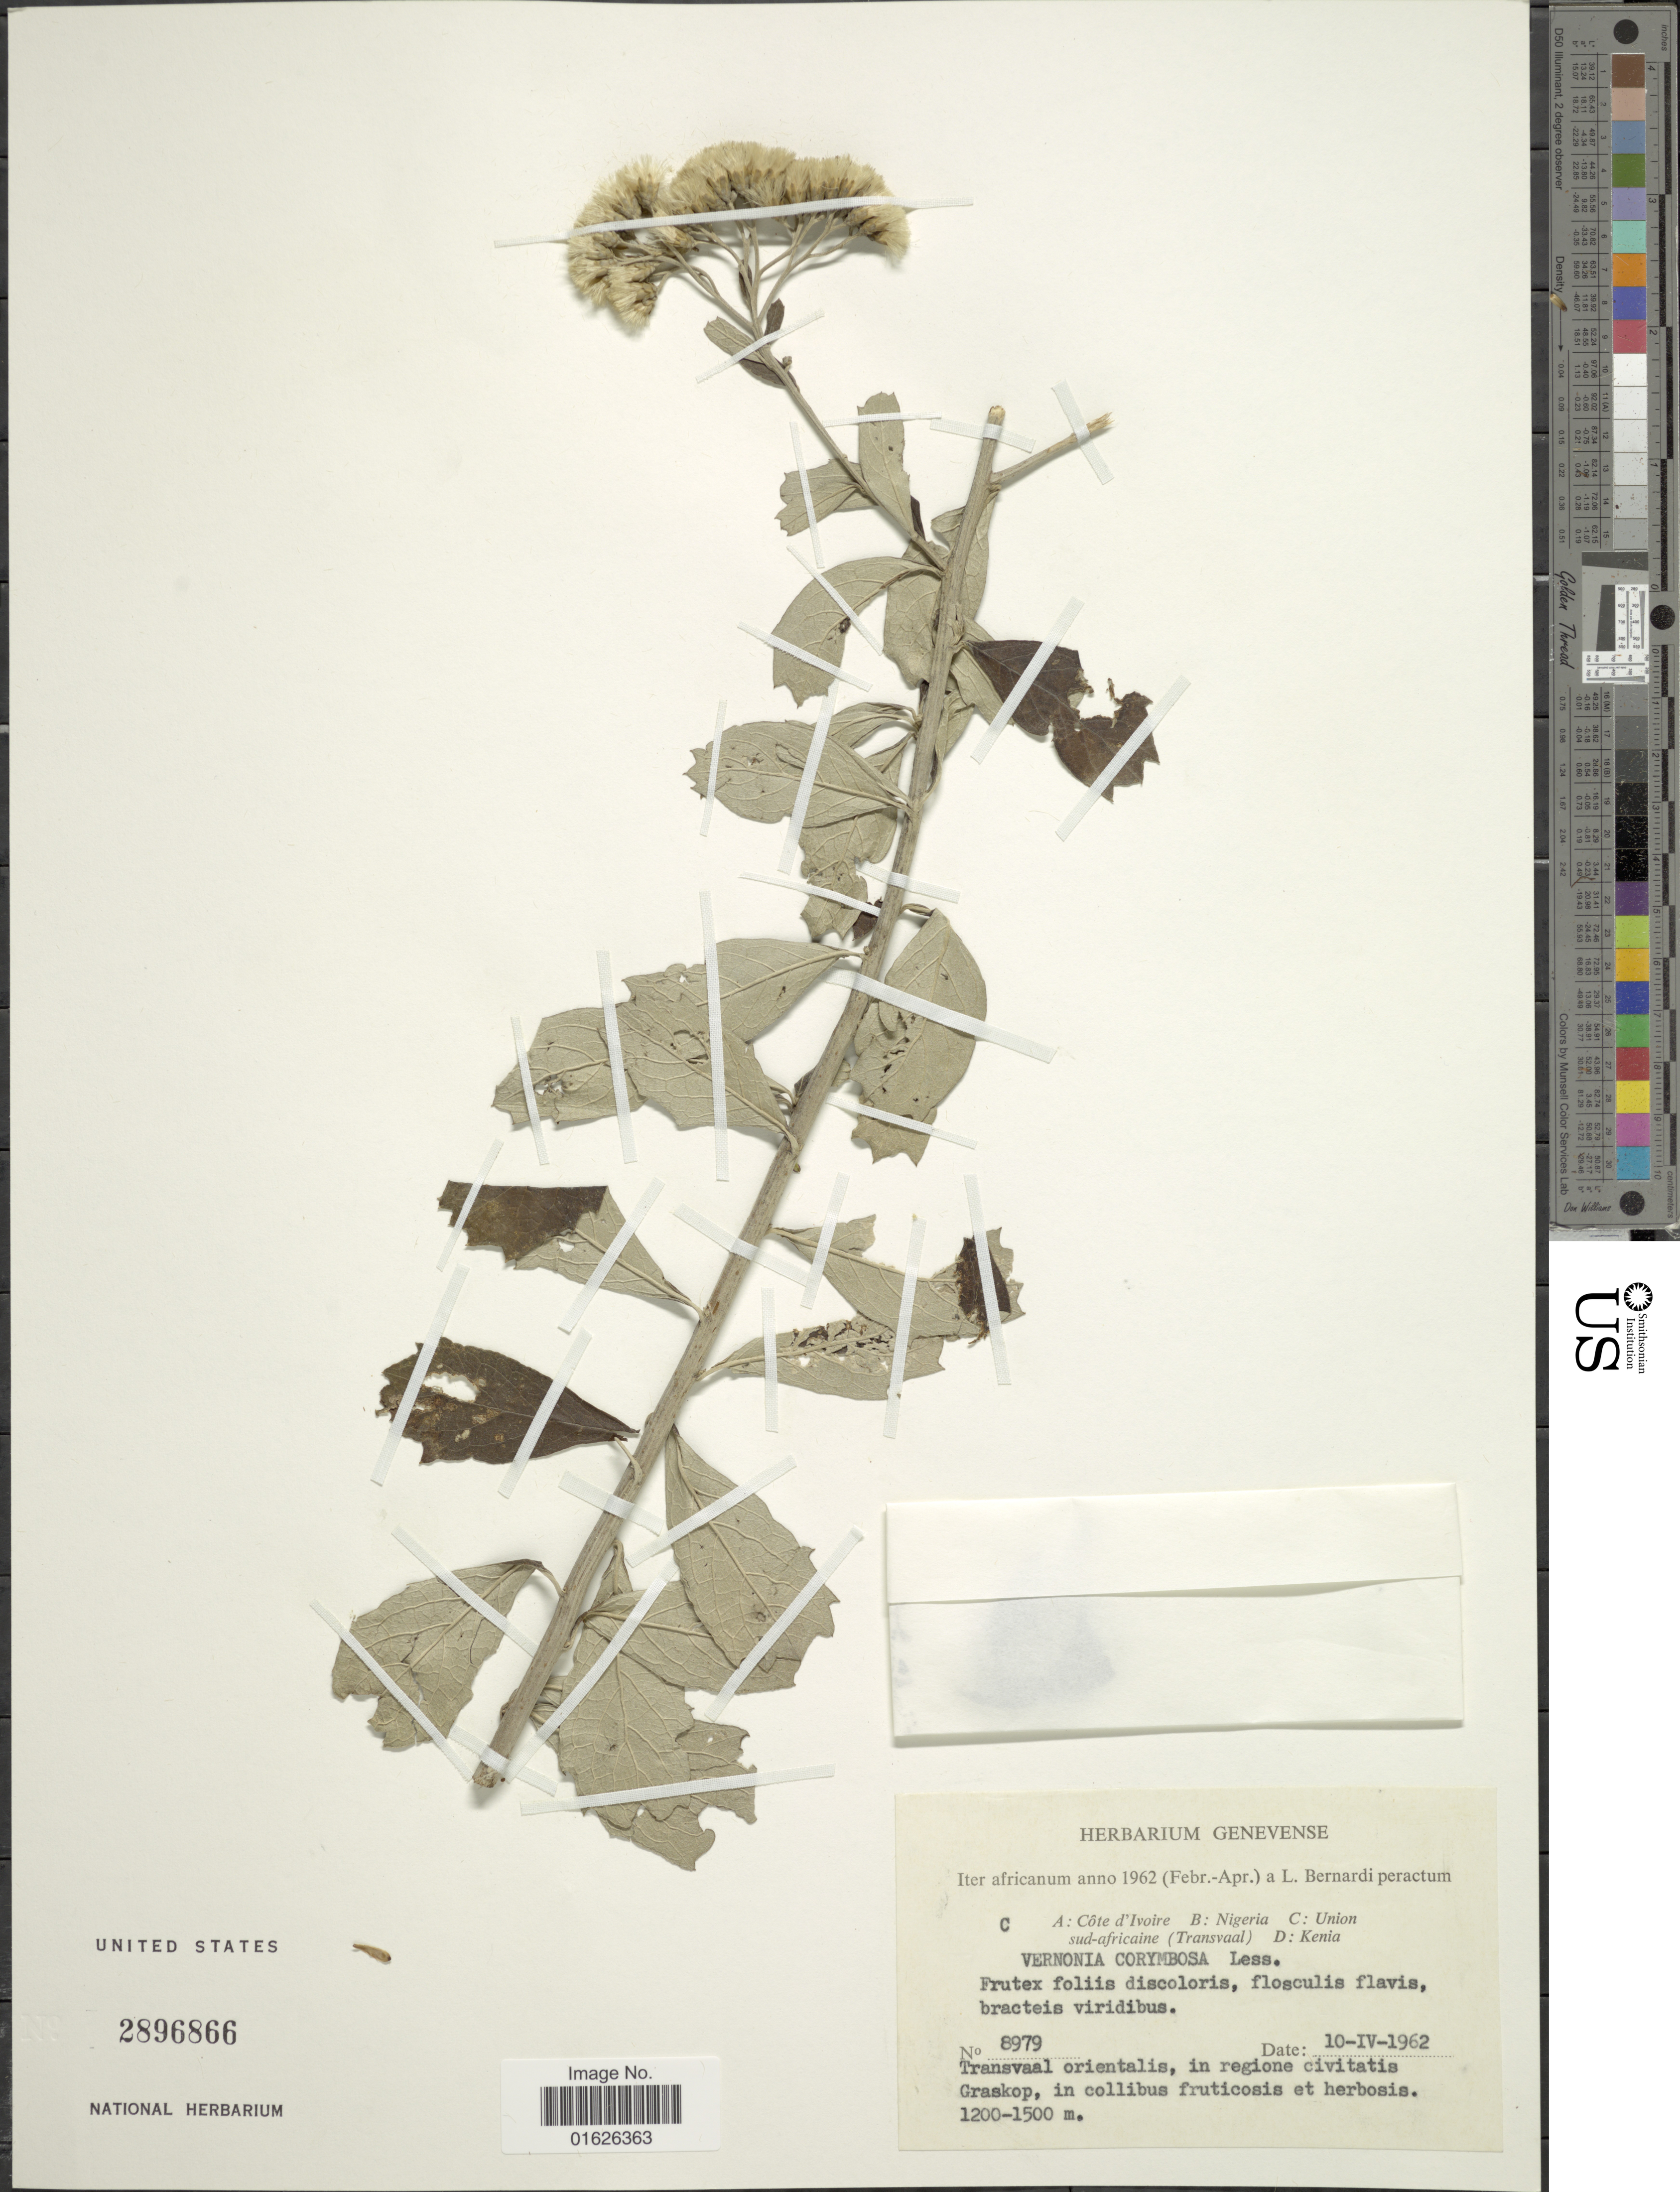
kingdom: Plantae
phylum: Tracheophyta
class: Magnoliopsida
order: Asterales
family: Asteraceae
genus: Gymnanthemum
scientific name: Gymnanthemum corymbosum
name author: (Thunb.) H. Rob.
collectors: L. Bernardi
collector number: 8979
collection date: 1962-04-10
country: South Africa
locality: Transvaal orientalis, in regione civitatis Grraskop.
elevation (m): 1200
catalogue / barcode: US 2896866